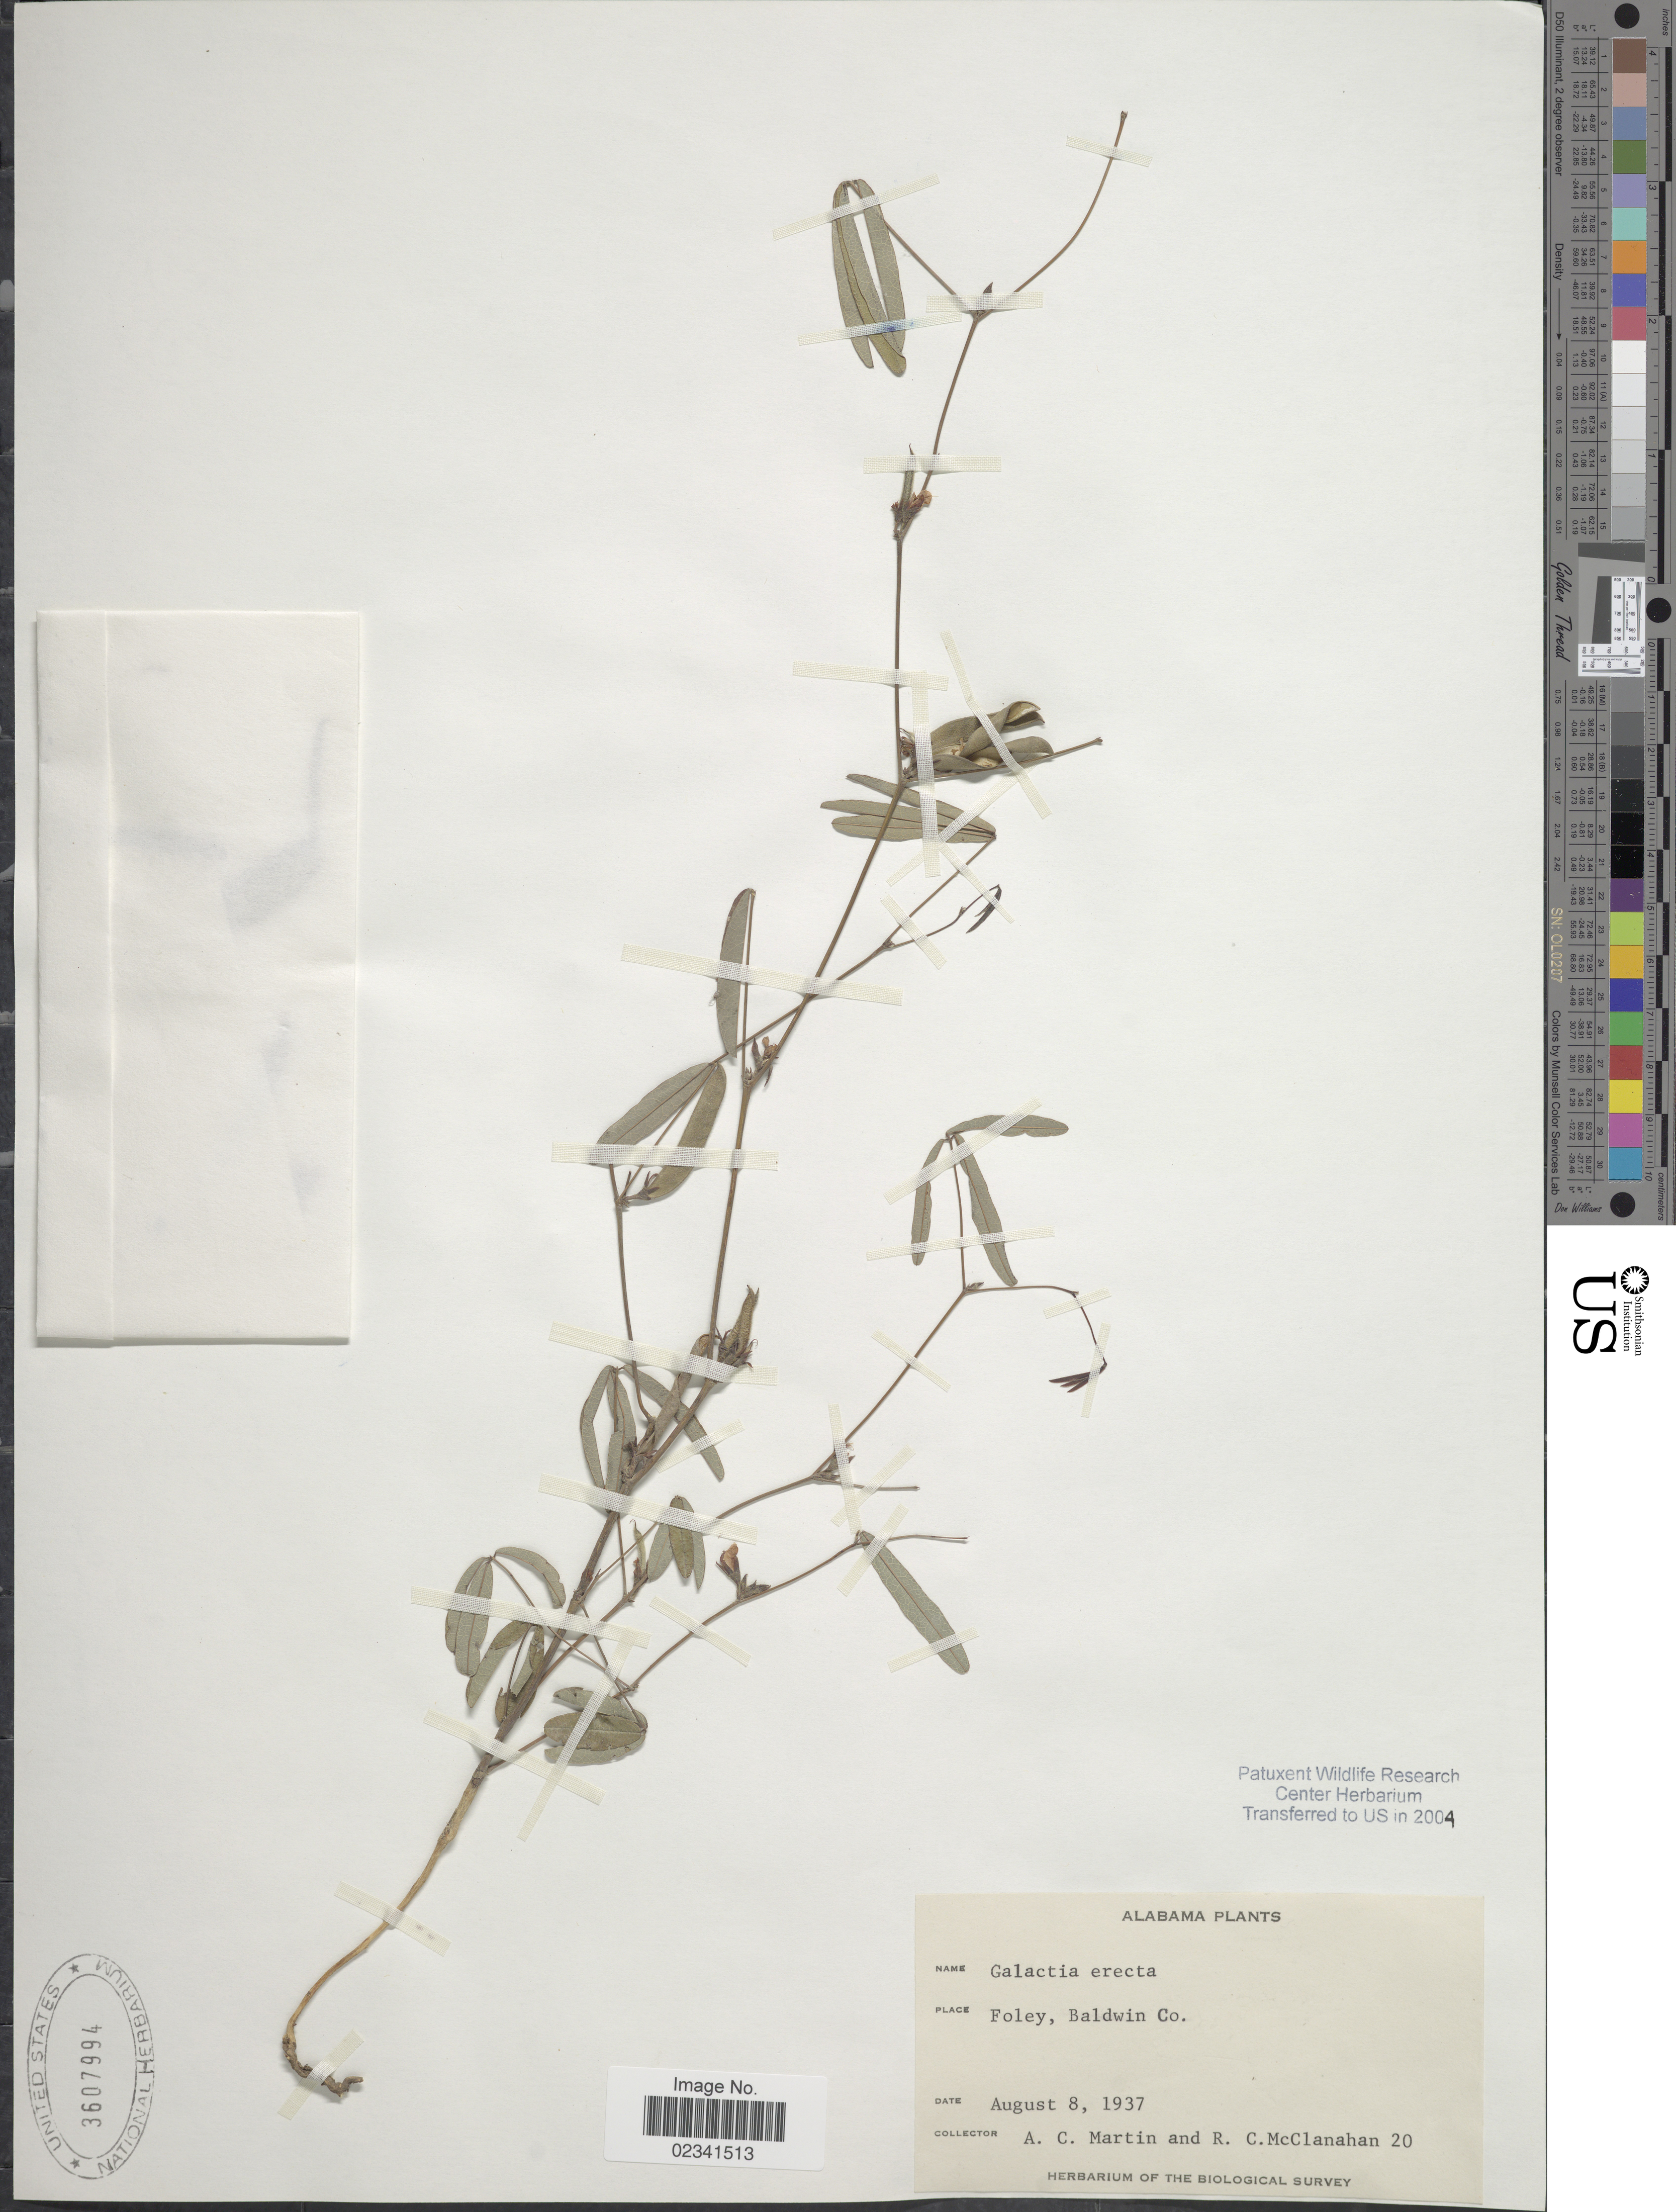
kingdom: Plantae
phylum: Tracheophyta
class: Magnoliopsida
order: Fabales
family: Fabaceae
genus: Galactia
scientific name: Galactia erecta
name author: (Walter) Vail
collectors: A. C. Martin & R. McClanahan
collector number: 20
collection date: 1937-08-08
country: United States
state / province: Alabama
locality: Foley, Baldwin Co.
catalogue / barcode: US 3607994